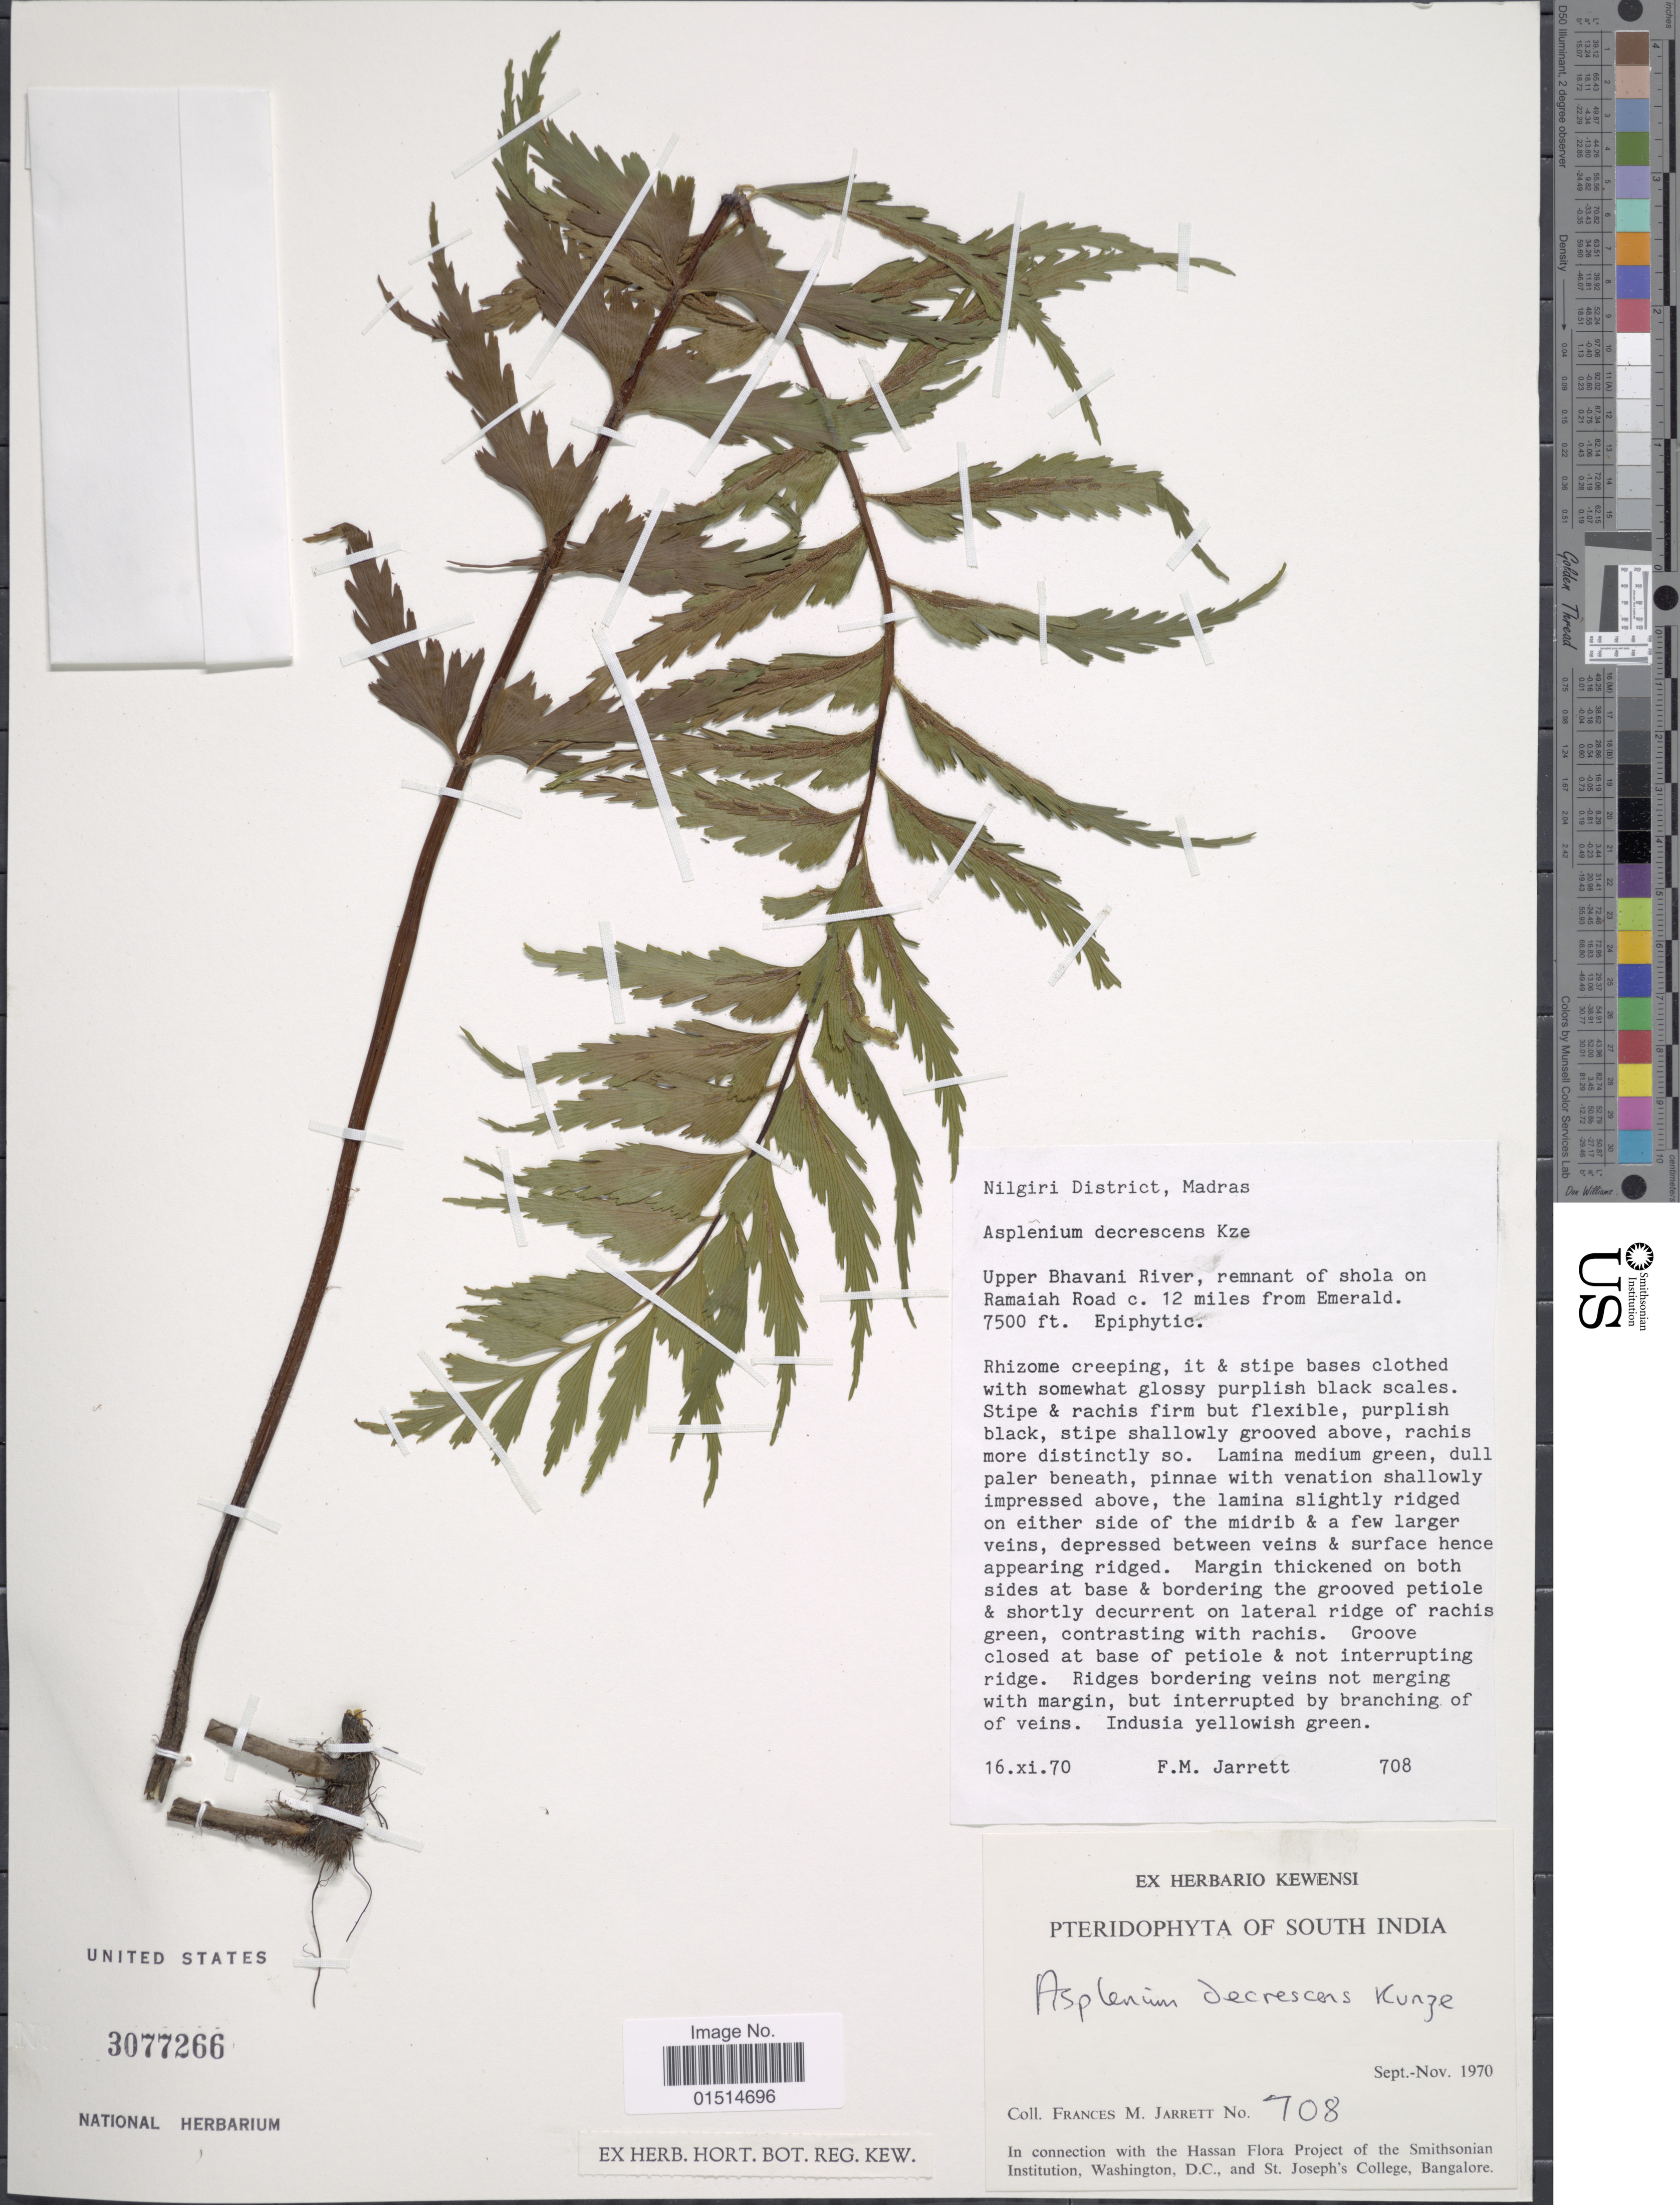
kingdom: Plantae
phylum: Tracheophyta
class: Polypodiopsida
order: Polypodiales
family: Aspleniaceae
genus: Asplenium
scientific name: Asplenium decrescens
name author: Kunze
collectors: F. M. Jarrett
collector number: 708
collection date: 1970-11-06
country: India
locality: Nilgiri District, Madras. Upper Bhavani River, remnant of shola on Ramaiah Road c. 12 miles from Emerald.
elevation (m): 2286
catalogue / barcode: US 3077266